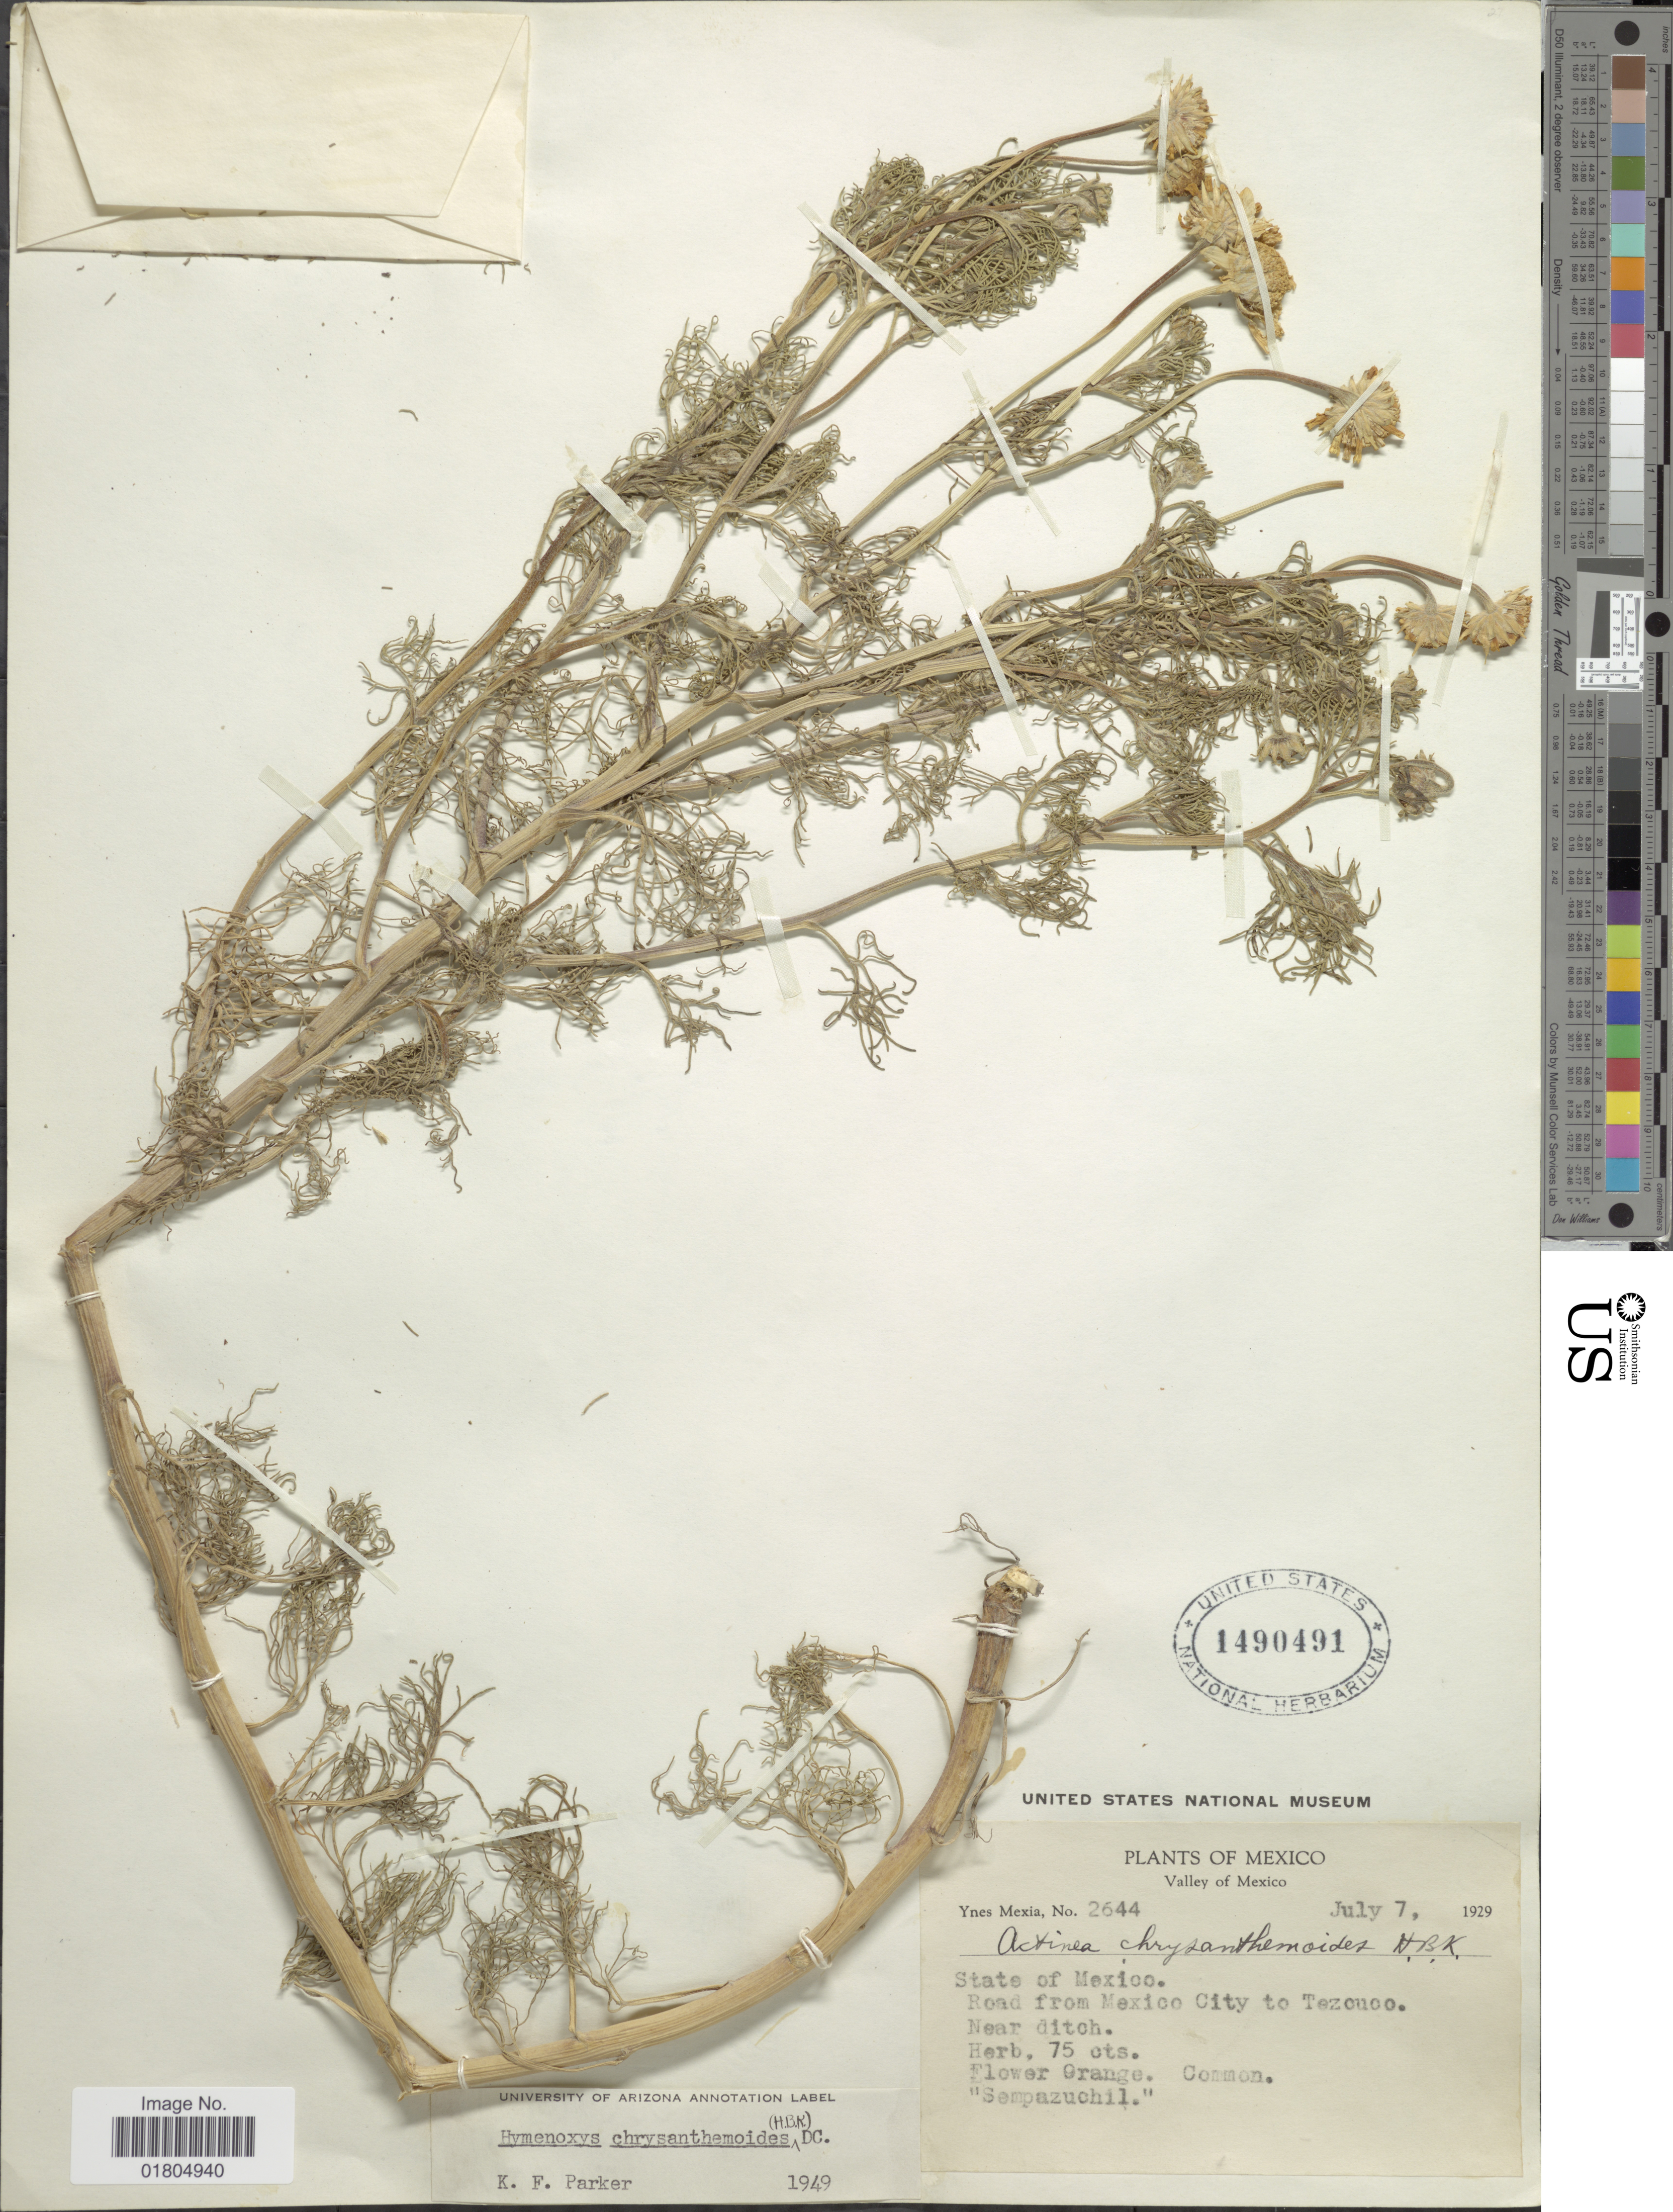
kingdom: Plantae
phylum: Tracheophyta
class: Magnoliopsida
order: Asterales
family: Asteraceae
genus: Hymenoxys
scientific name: Hymenoxys chrysanthemoides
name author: (Kunth) DC.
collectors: Y. Mexia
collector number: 2644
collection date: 1929-07-07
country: Mexico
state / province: México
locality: Valley of Mexico. Road from Mexico City to Tezcuco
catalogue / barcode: US 1490491